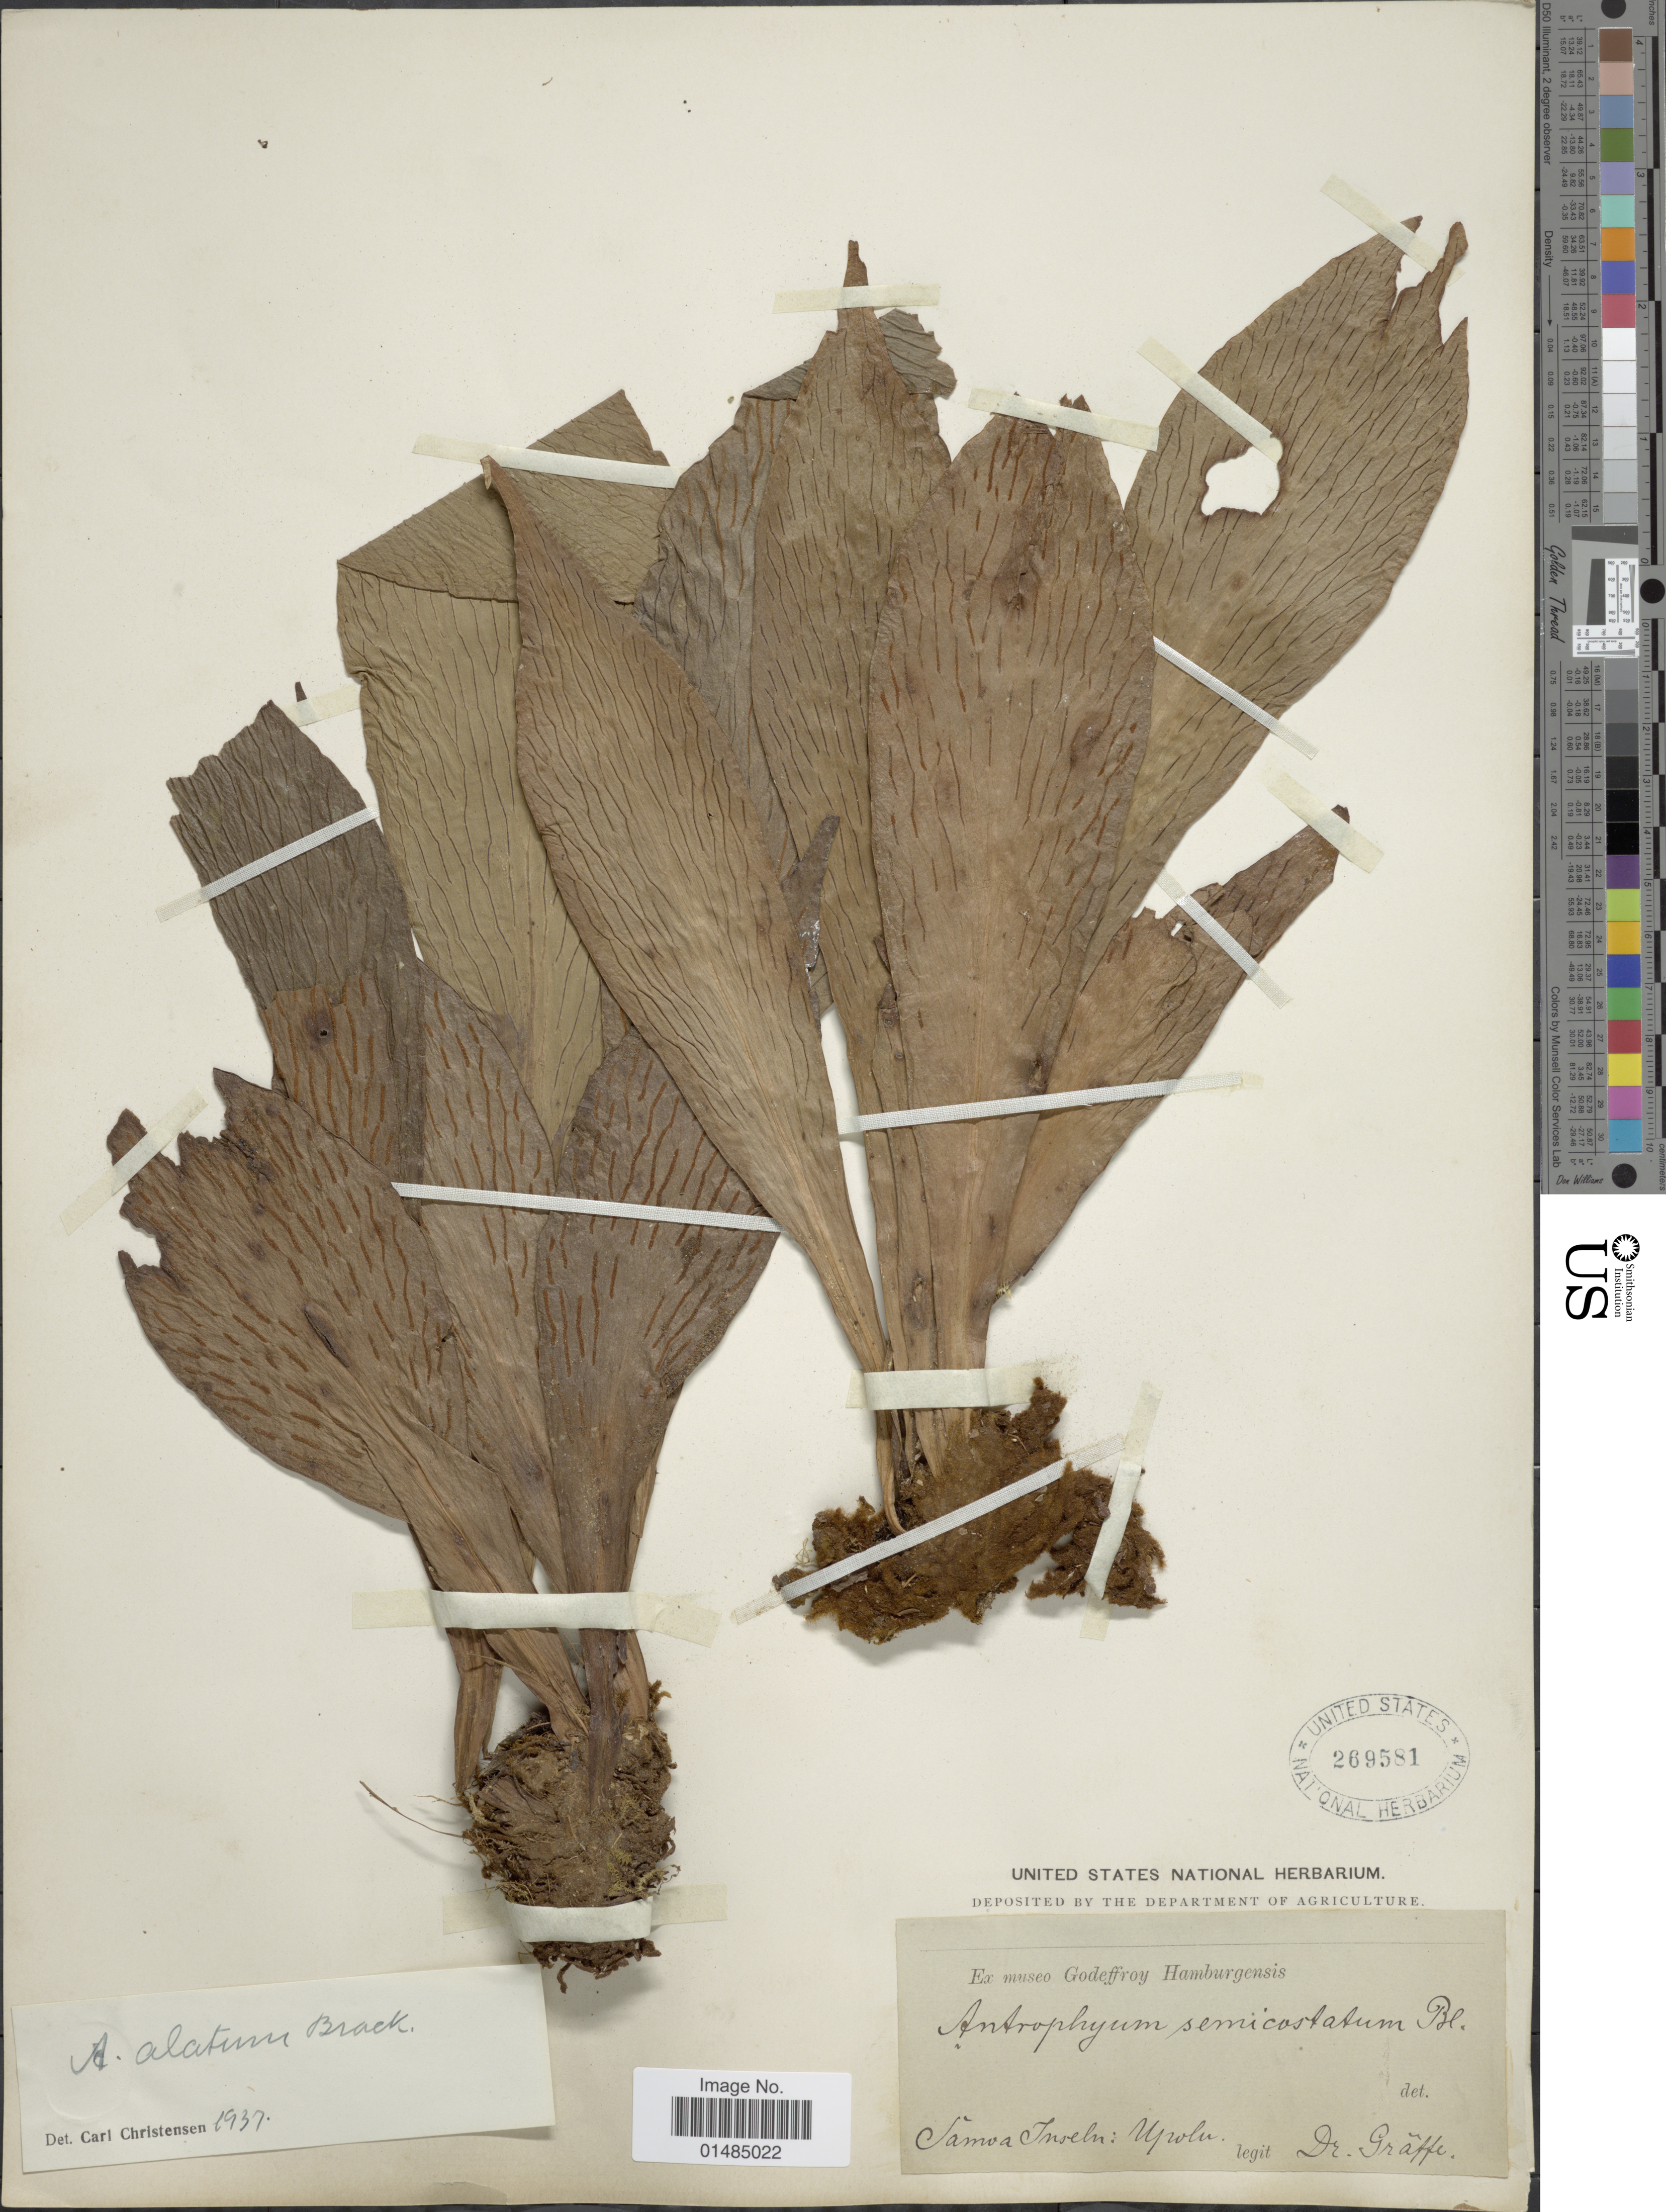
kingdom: Plantae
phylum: Tracheophyta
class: Polypodiopsida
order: Polypodiales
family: Pteridaceae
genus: Antrophyum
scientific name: Antrophyum alatum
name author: Brack. in Wilkes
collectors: Graffe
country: Samoa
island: Upolu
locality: Samoa Inseln: Upolu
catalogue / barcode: US 269581